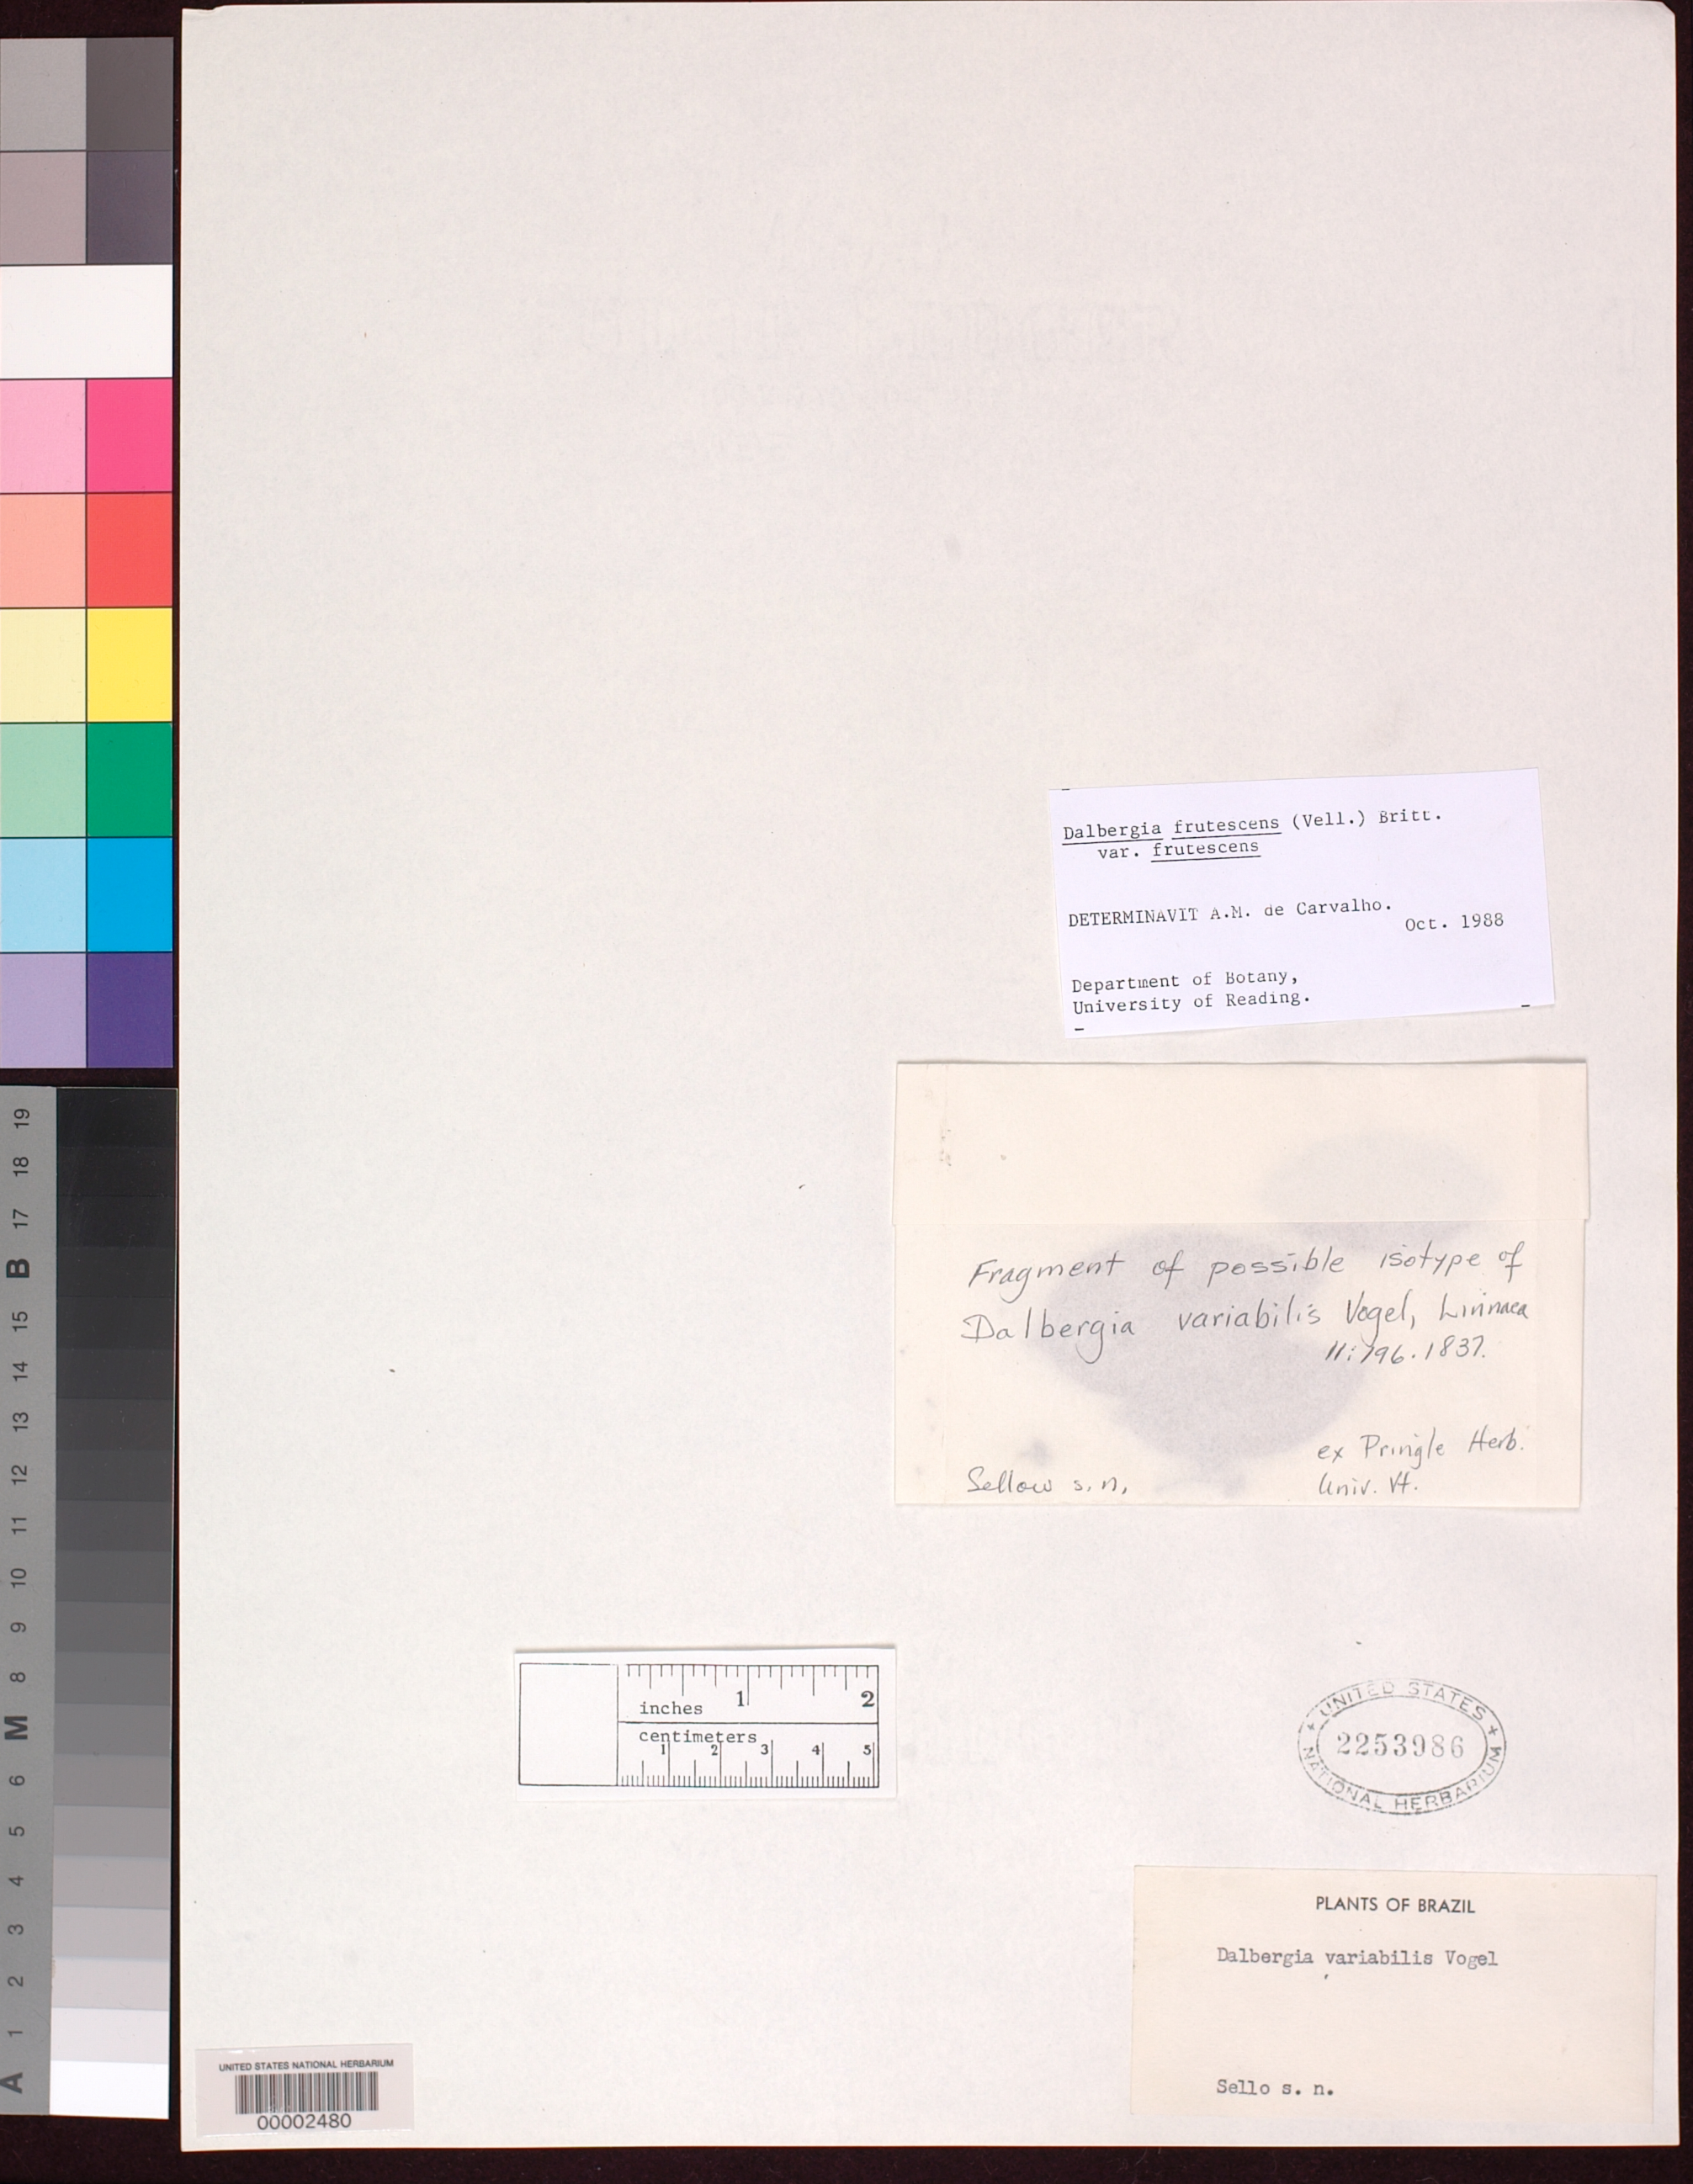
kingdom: Plantae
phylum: Tracheophyta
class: Magnoliopsida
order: Fabales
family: Fabaceae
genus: Dalbergia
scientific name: Dalbergia variabilis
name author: Vogel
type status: Possible Isotype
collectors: F. Sellow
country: Brazil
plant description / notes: Possible fragment of isotype ex Pringle herb., Univ. Vt.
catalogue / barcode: US 2253986